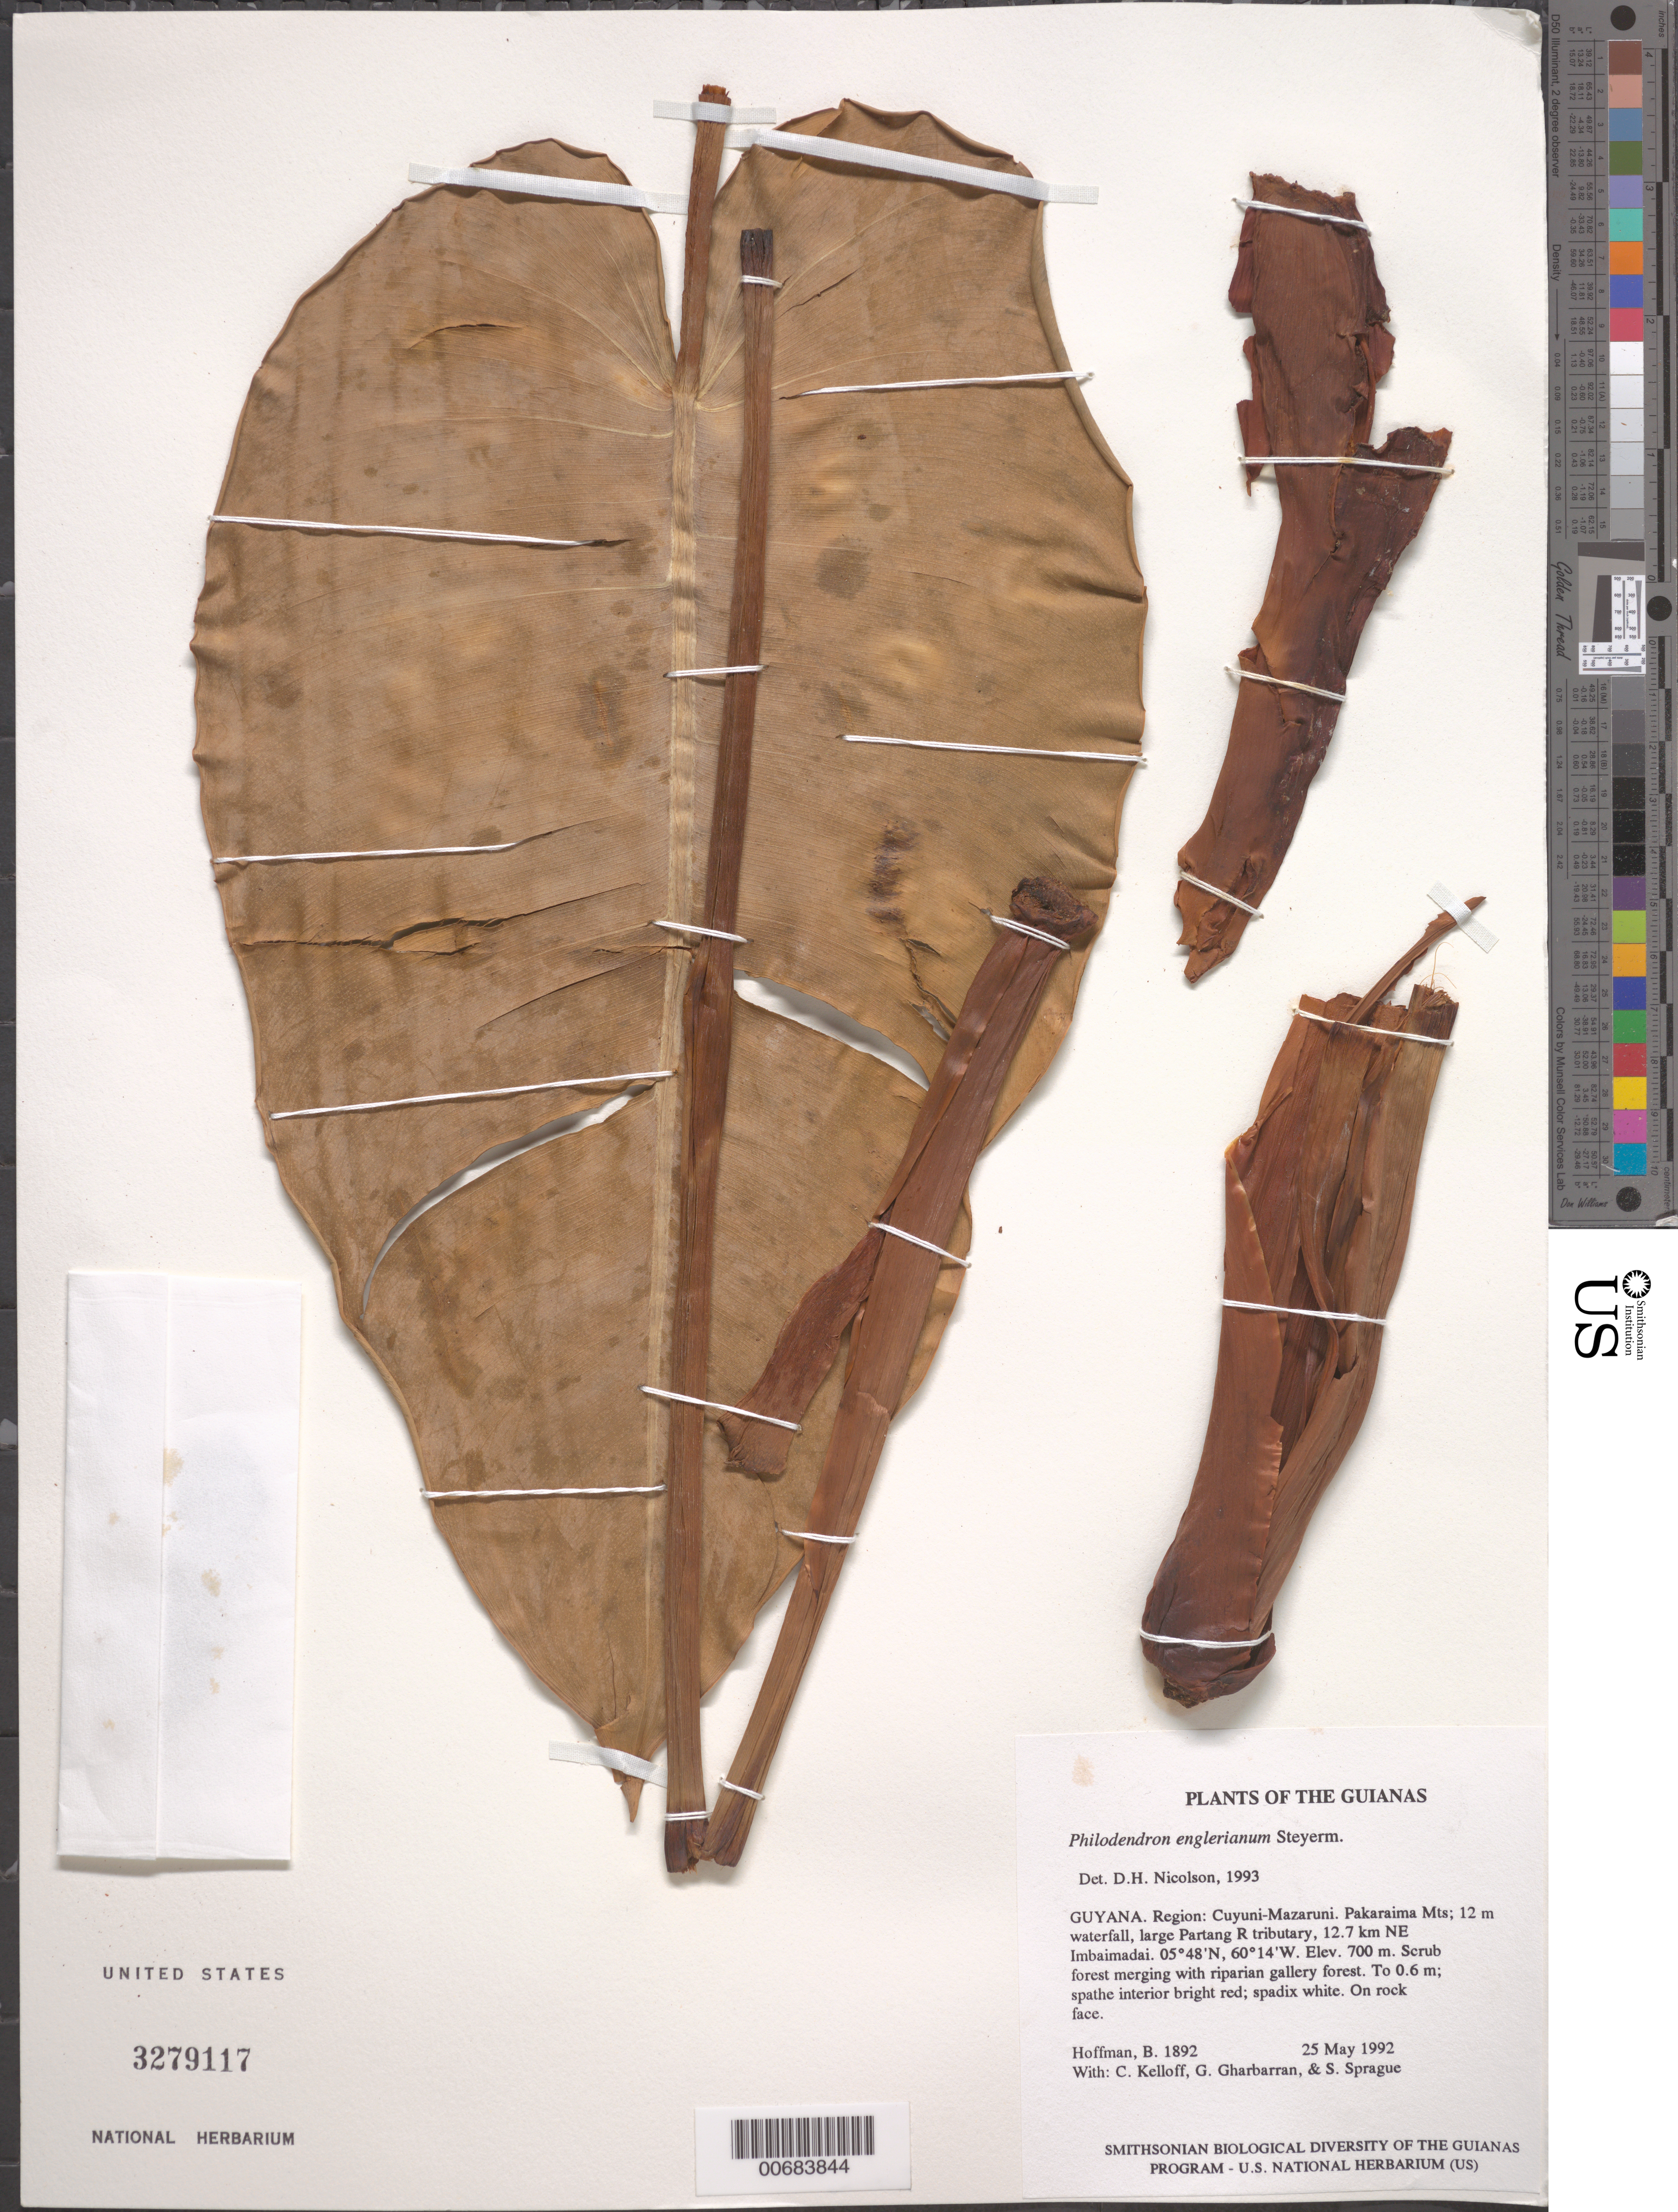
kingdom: Plantae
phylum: Tracheophyta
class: Liliopsida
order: Alismatales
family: Araceae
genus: Philodendron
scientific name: Philodendron englerianum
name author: Steyerm.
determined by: Nicolson, Dan H.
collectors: B. Hoffman, C. L. Kelloff, G. Gharbarran & S. Sprague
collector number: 1892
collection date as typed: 25 May 1992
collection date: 1992-05-25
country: Guyana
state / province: Cuyuni-Mazaruni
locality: Pakaraima Mts; 12 m waterfall, large Partang River tributary, 12.7 km NE of Imbaimadai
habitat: Scrub forest merging with riparian gallery forest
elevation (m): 700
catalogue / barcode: US 3279117